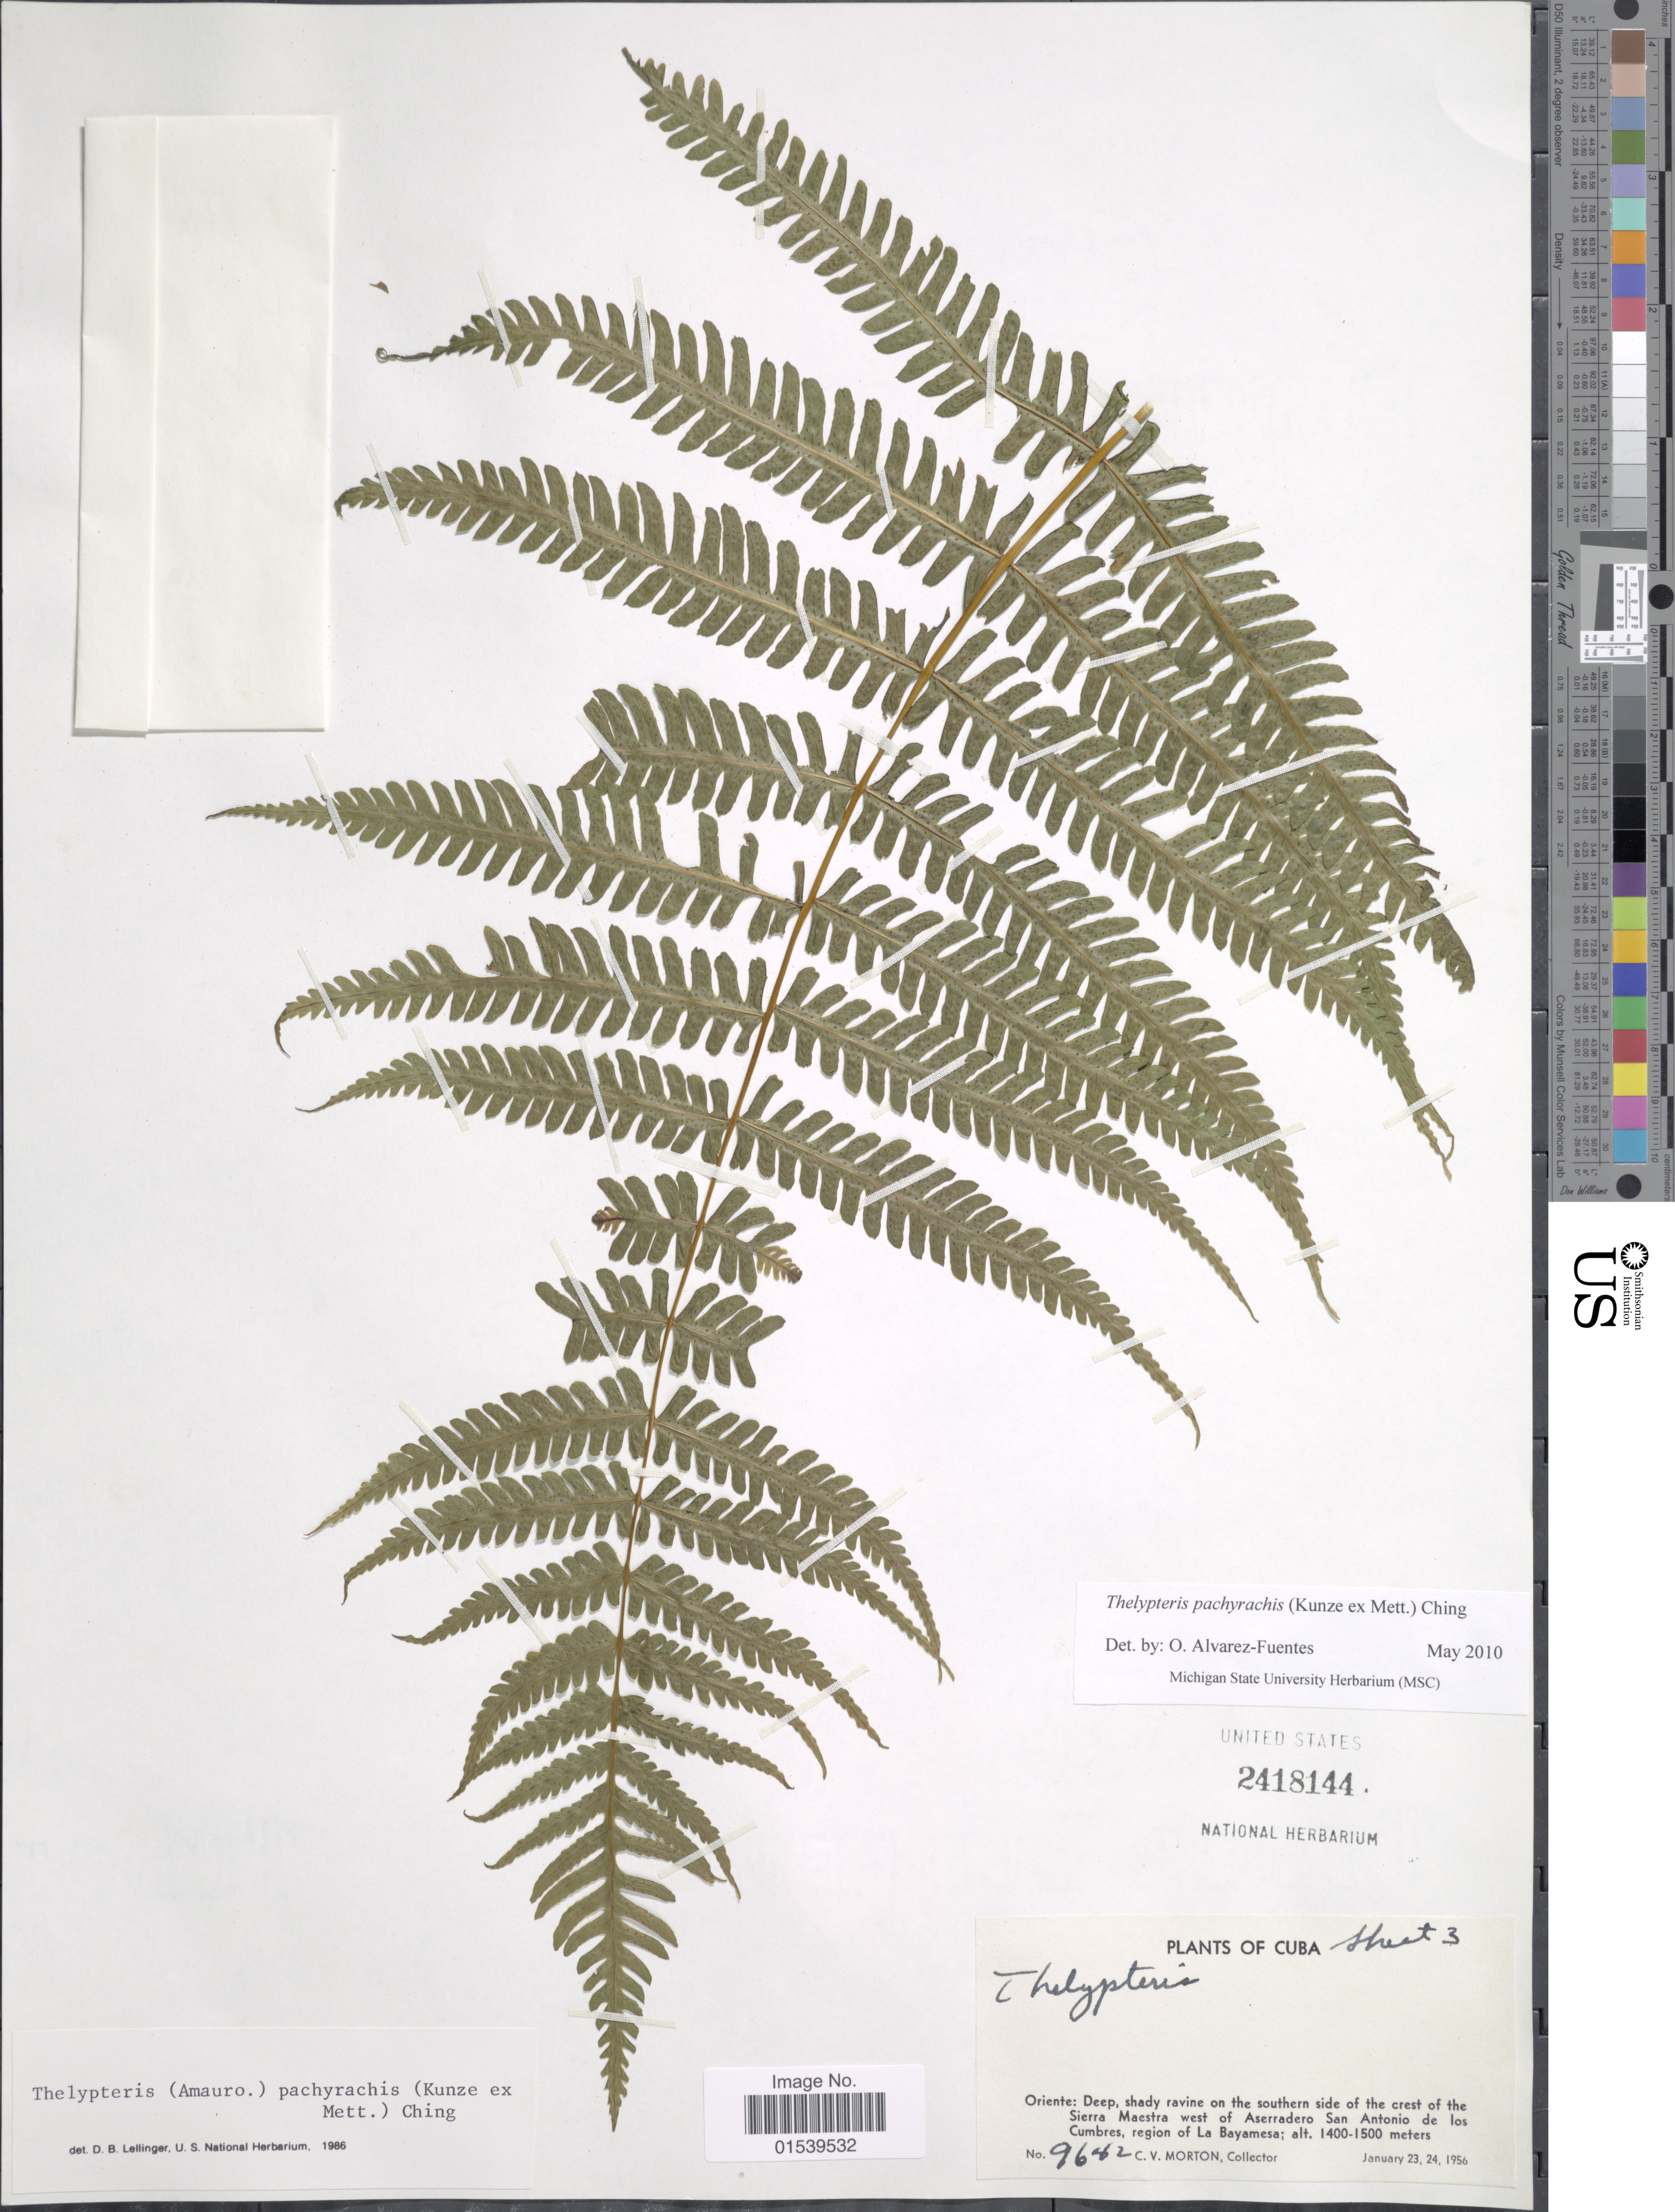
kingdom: Plantae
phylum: Tracheophyta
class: Polypodiopsida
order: Polypodiales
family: Thelypteridaceae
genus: Amauropelta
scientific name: Amauropelta pachyrachis (Kunze) comb. nov., ined 2015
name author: (Kunze)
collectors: C. V. Morton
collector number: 9642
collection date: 1956-01-23/1956-01-24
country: Cuba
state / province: Oriente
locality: Oriente: deep, shady ravine on the southern side of the crest of the Sierra Maestra west of Asseradero San Antonio de los Cumbres, region of La Bayamesa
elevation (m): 1400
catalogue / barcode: US 2418144